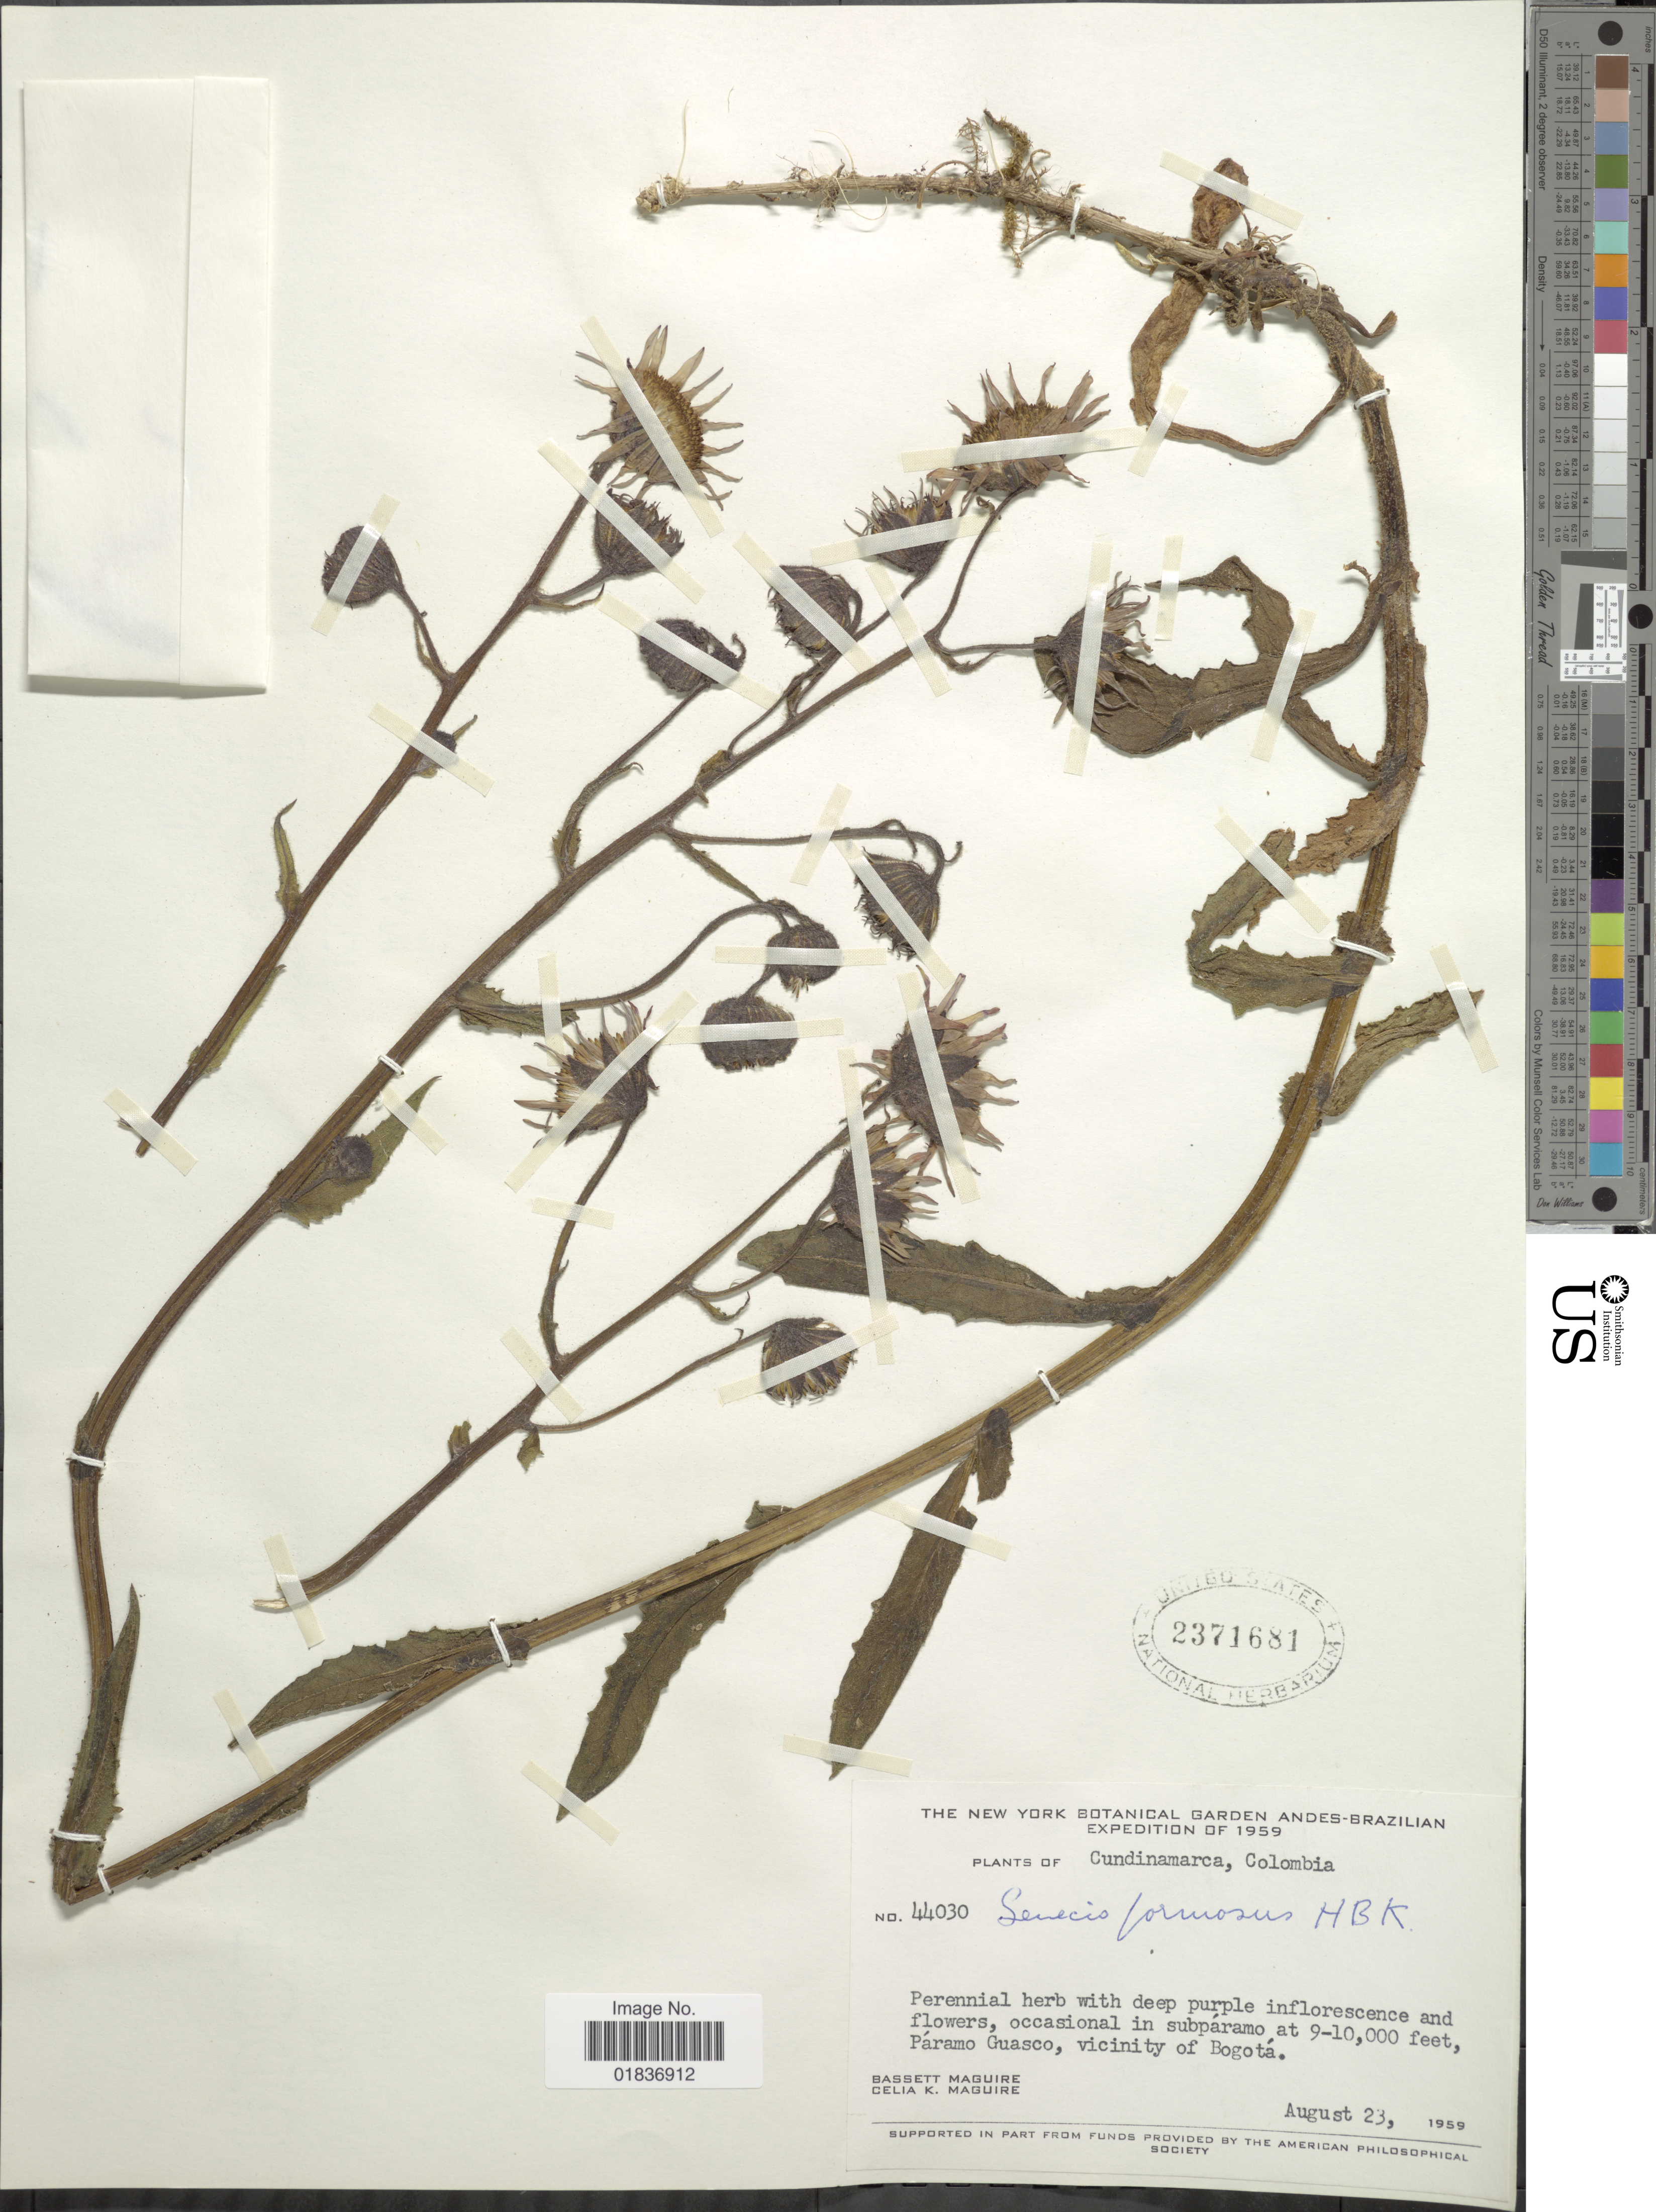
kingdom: Plantae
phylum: Tracheophyta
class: Magnoliopsida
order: Asterales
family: Asteraceae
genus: Senecio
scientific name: Senecio wedglacialis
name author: Cuatrec.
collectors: B. Maguire & C. K. Maguire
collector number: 44030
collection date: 1959-08-23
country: Colombia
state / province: Cundinamarca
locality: Cundinamarca, Paramo Guasco, vicinity of Bogota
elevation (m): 2743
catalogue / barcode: US 2371681